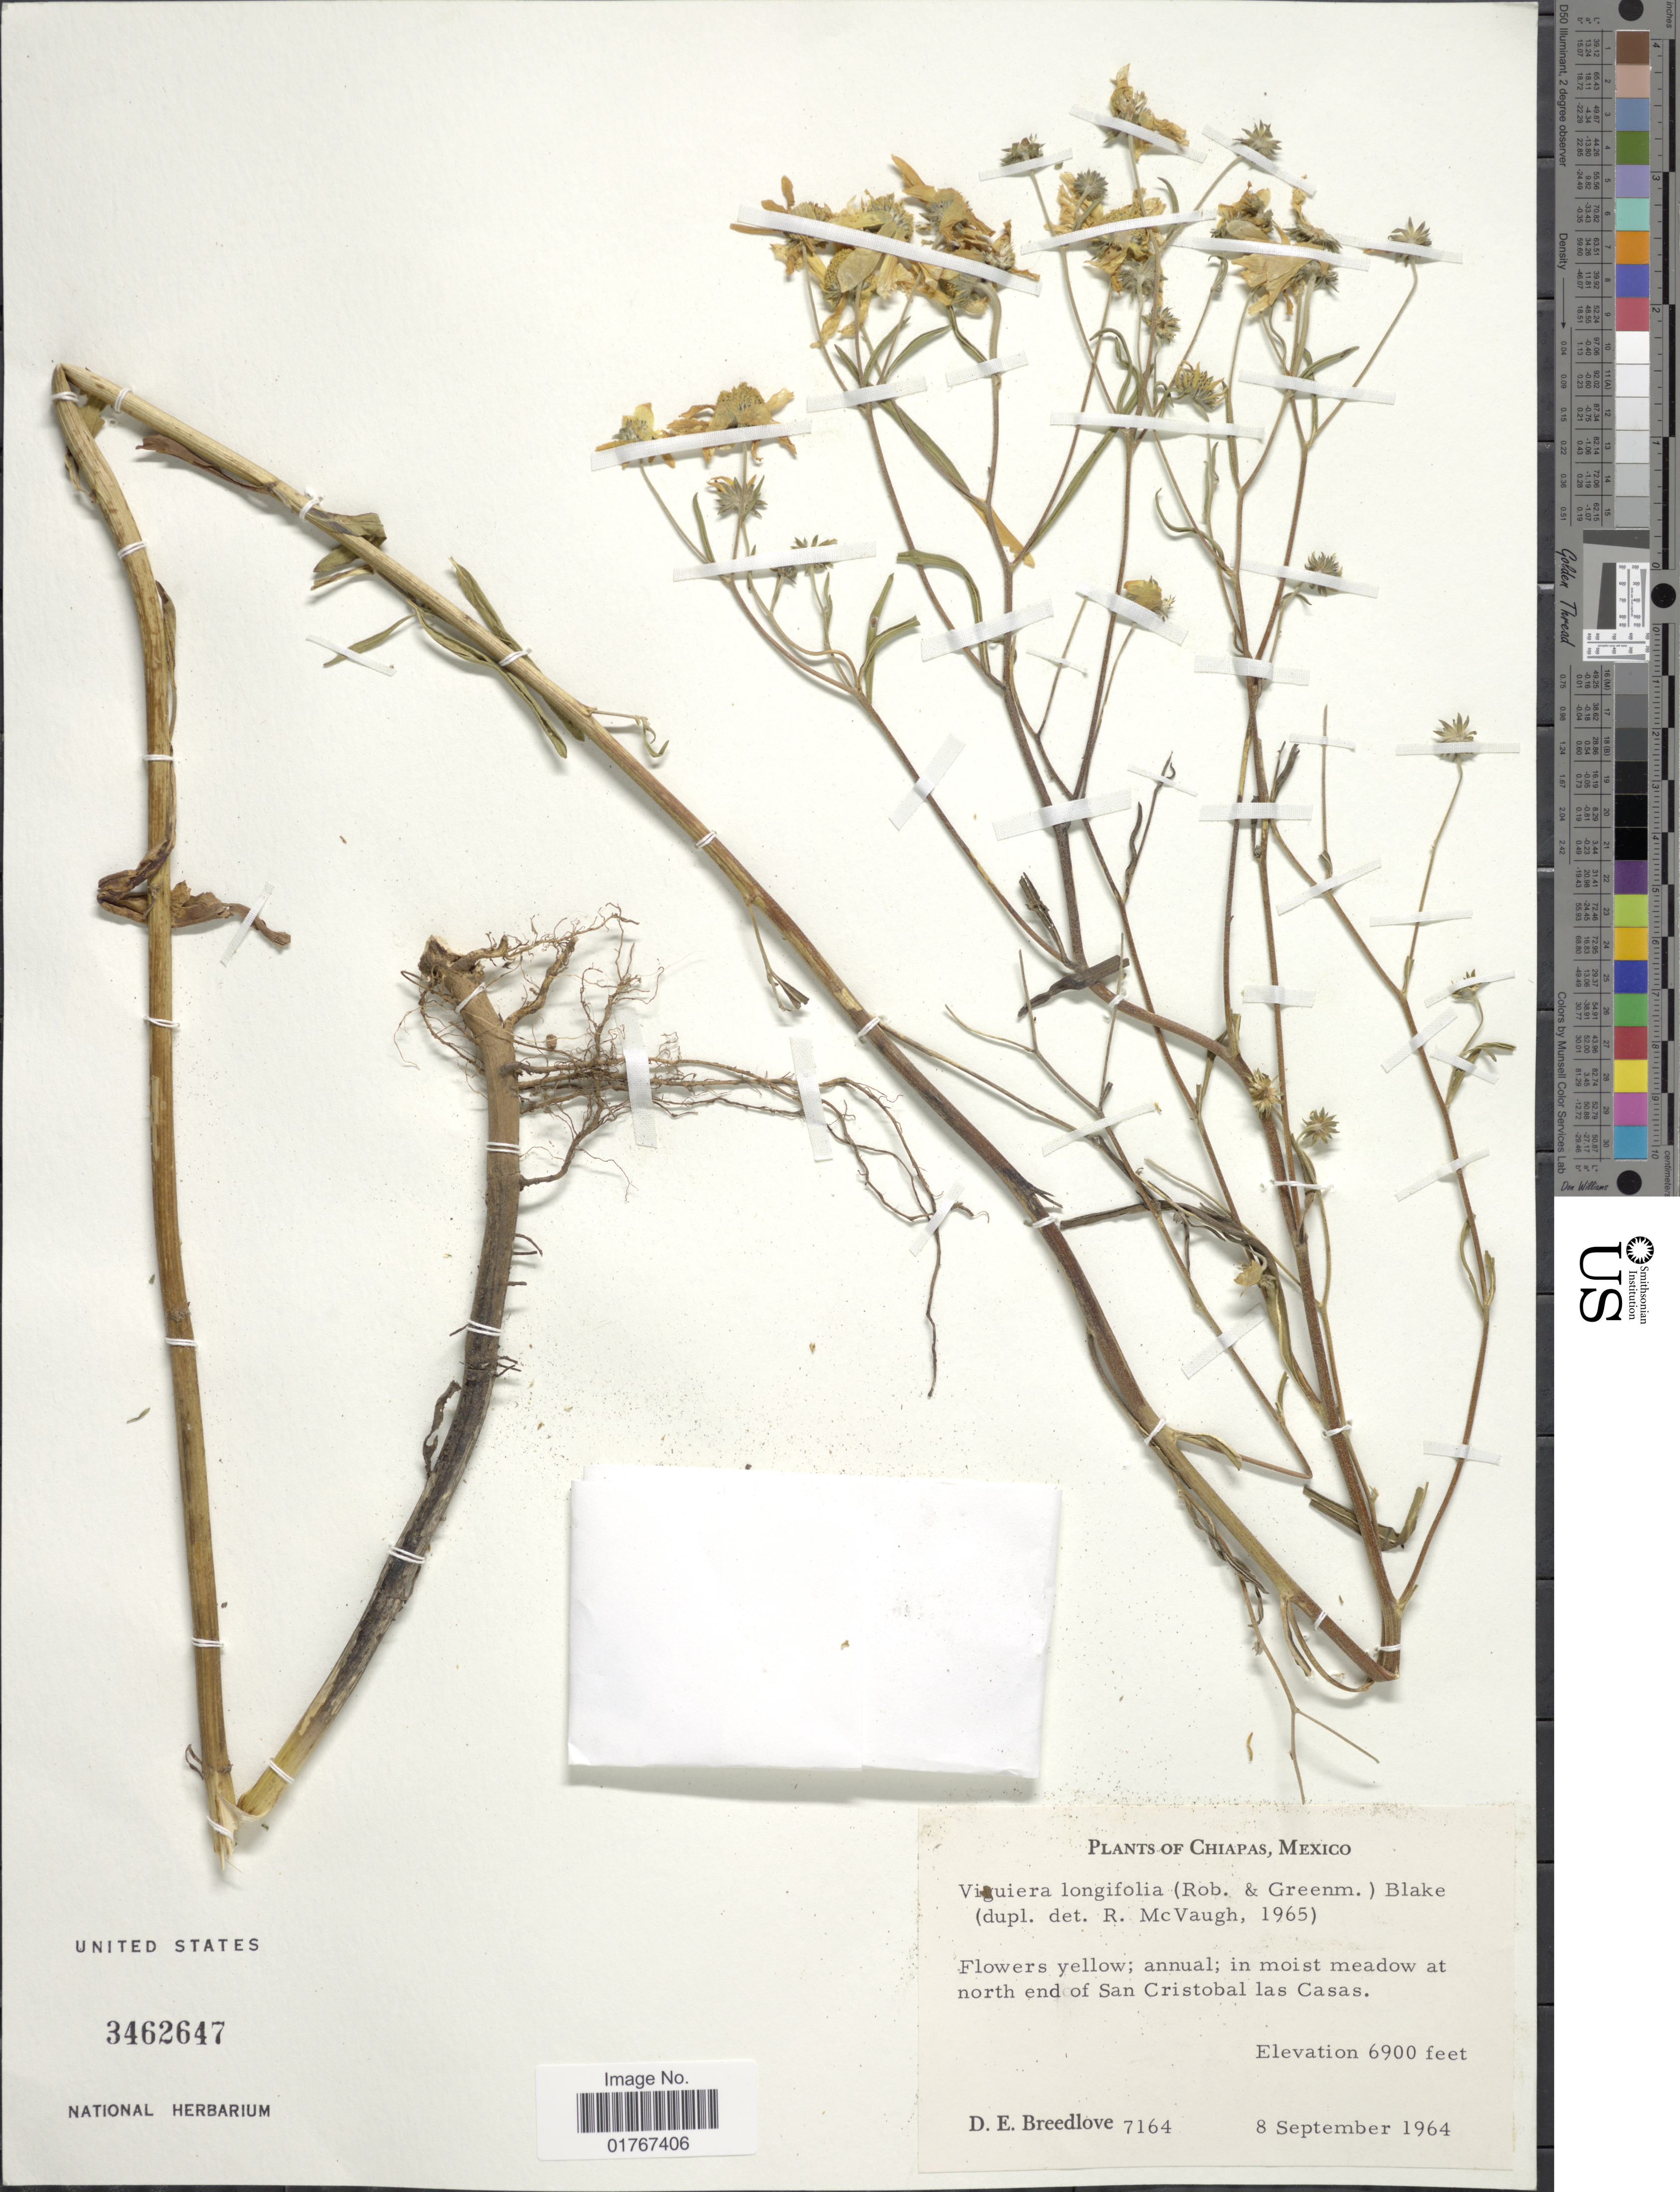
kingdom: Plantae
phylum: Tracheophyta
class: Magnoliopsida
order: Asterales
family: Asteraceae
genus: Heliomeris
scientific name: Heliomeris longifolia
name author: (B.L. Rob.) Cockerell & Greenm.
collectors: D. E. Breedlove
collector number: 7164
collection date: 1964-09-08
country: Mexico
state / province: Chiapas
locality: Flowers yellow; annual; in moist meadow at north end of San Cristobal las Casas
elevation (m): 2103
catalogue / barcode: US 3462647